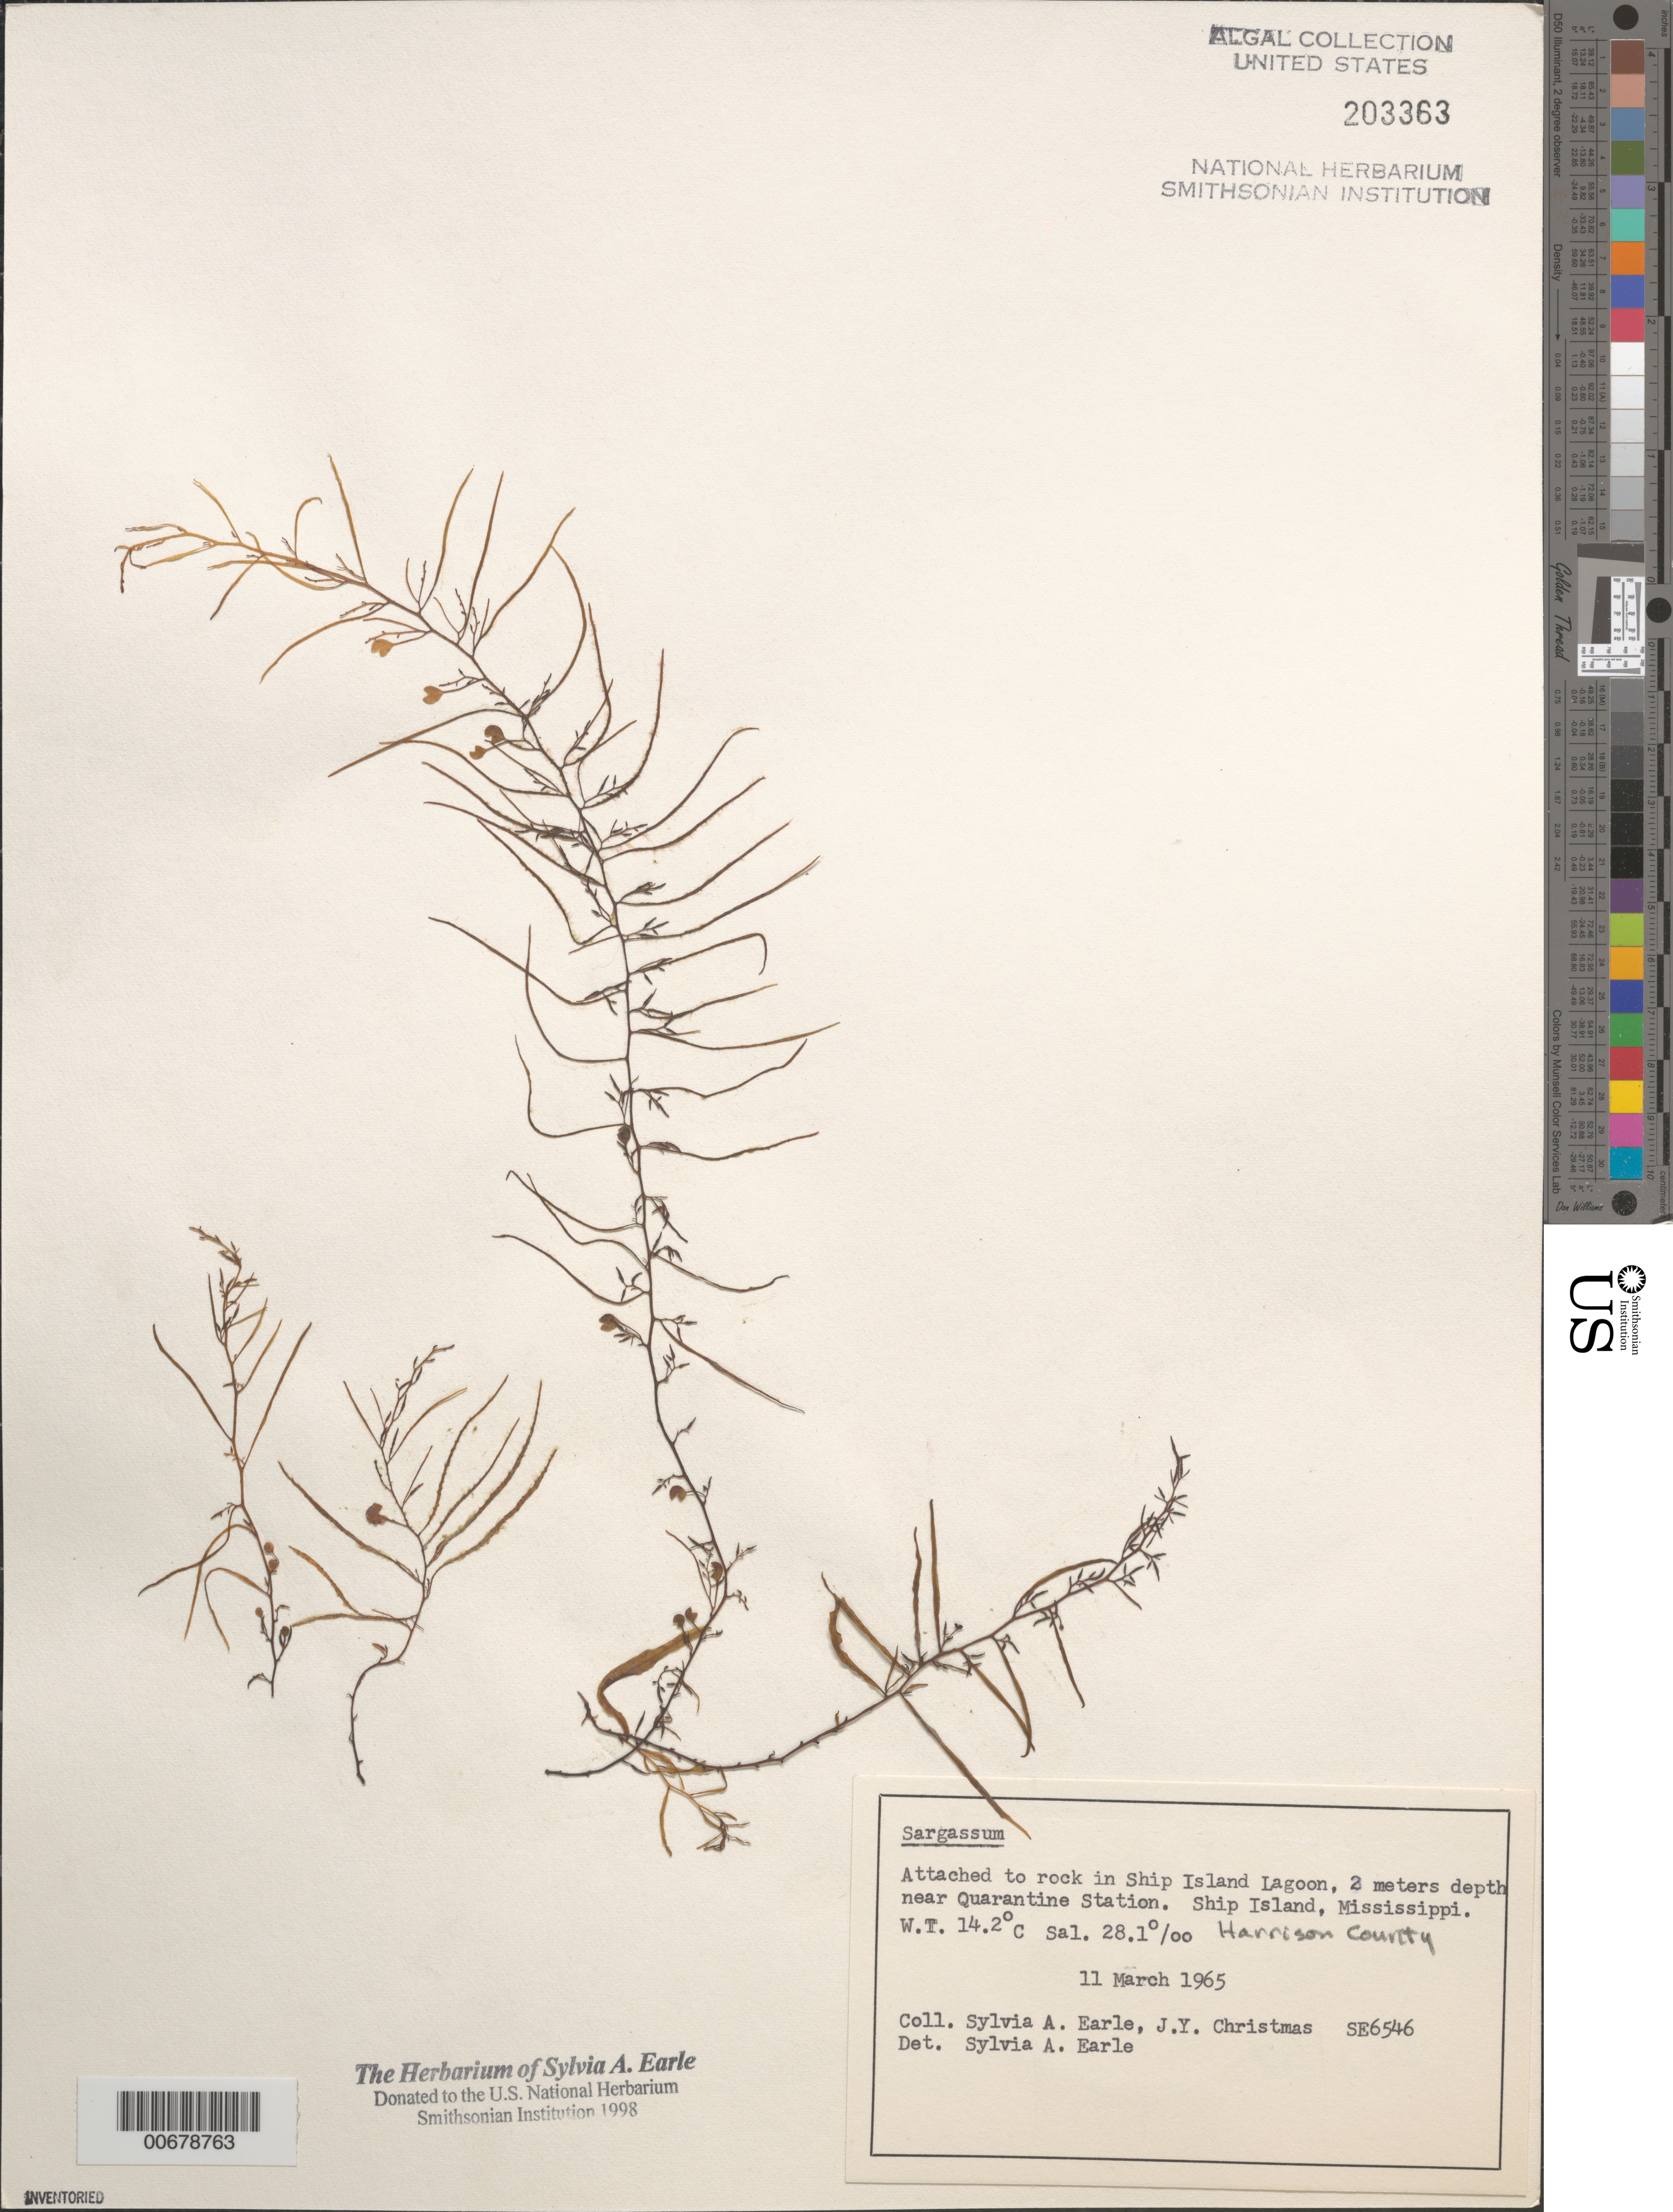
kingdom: Chromista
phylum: Ochrophyta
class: Phaeophyceae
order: Fucales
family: Sargassaceae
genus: Sargassum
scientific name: Sargassum sp.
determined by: Earle, S. A.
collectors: S. A. Earle & J. Christmas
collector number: SE 6546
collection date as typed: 11 Mar 1965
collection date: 1965-03-11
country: United States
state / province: Mississippi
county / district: Harrison County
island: Ship Island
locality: Ship Island Lagoon, off Ocean Springs, near Quarantine Station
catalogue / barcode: US 203363